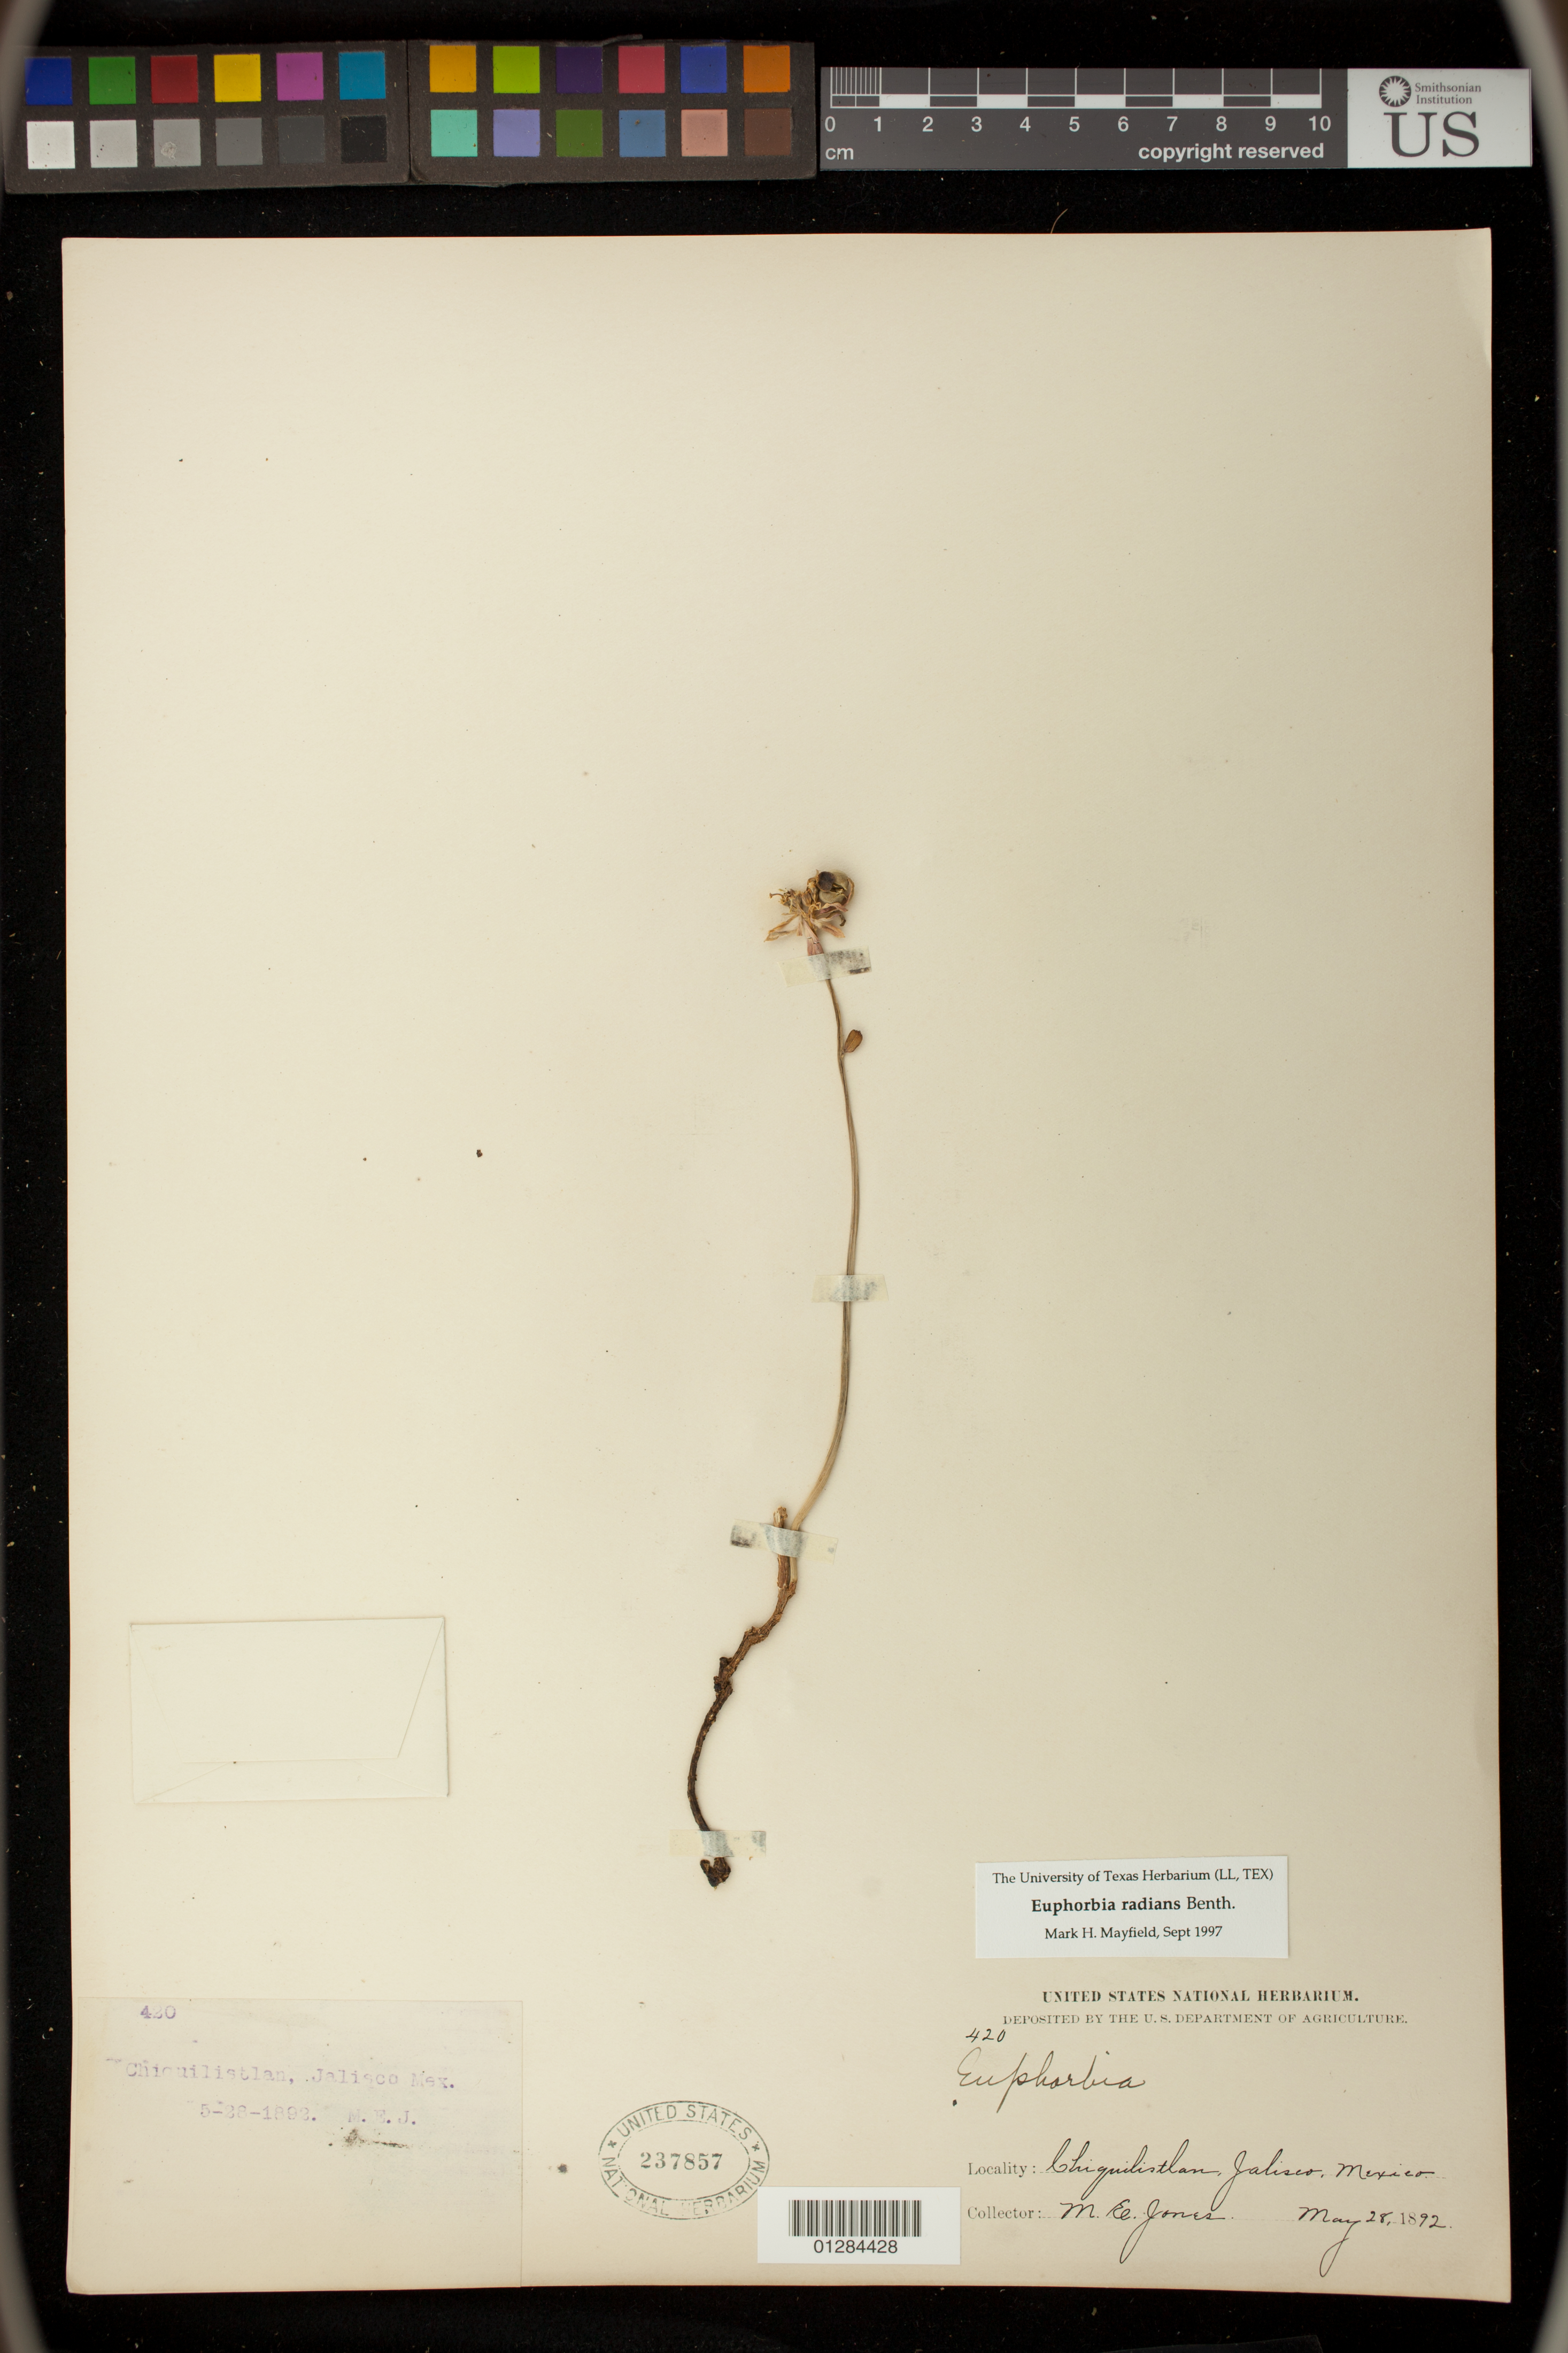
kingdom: Plantae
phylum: Tracheophyta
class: Magnoliopsida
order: Malpighiales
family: Euphorbiaceae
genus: Euphorbia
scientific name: Euphorbia radians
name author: Benth.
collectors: M. E. Jones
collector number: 420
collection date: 1892-05-28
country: Mexico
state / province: Jalisco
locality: Chiquilistlan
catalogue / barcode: US 237857